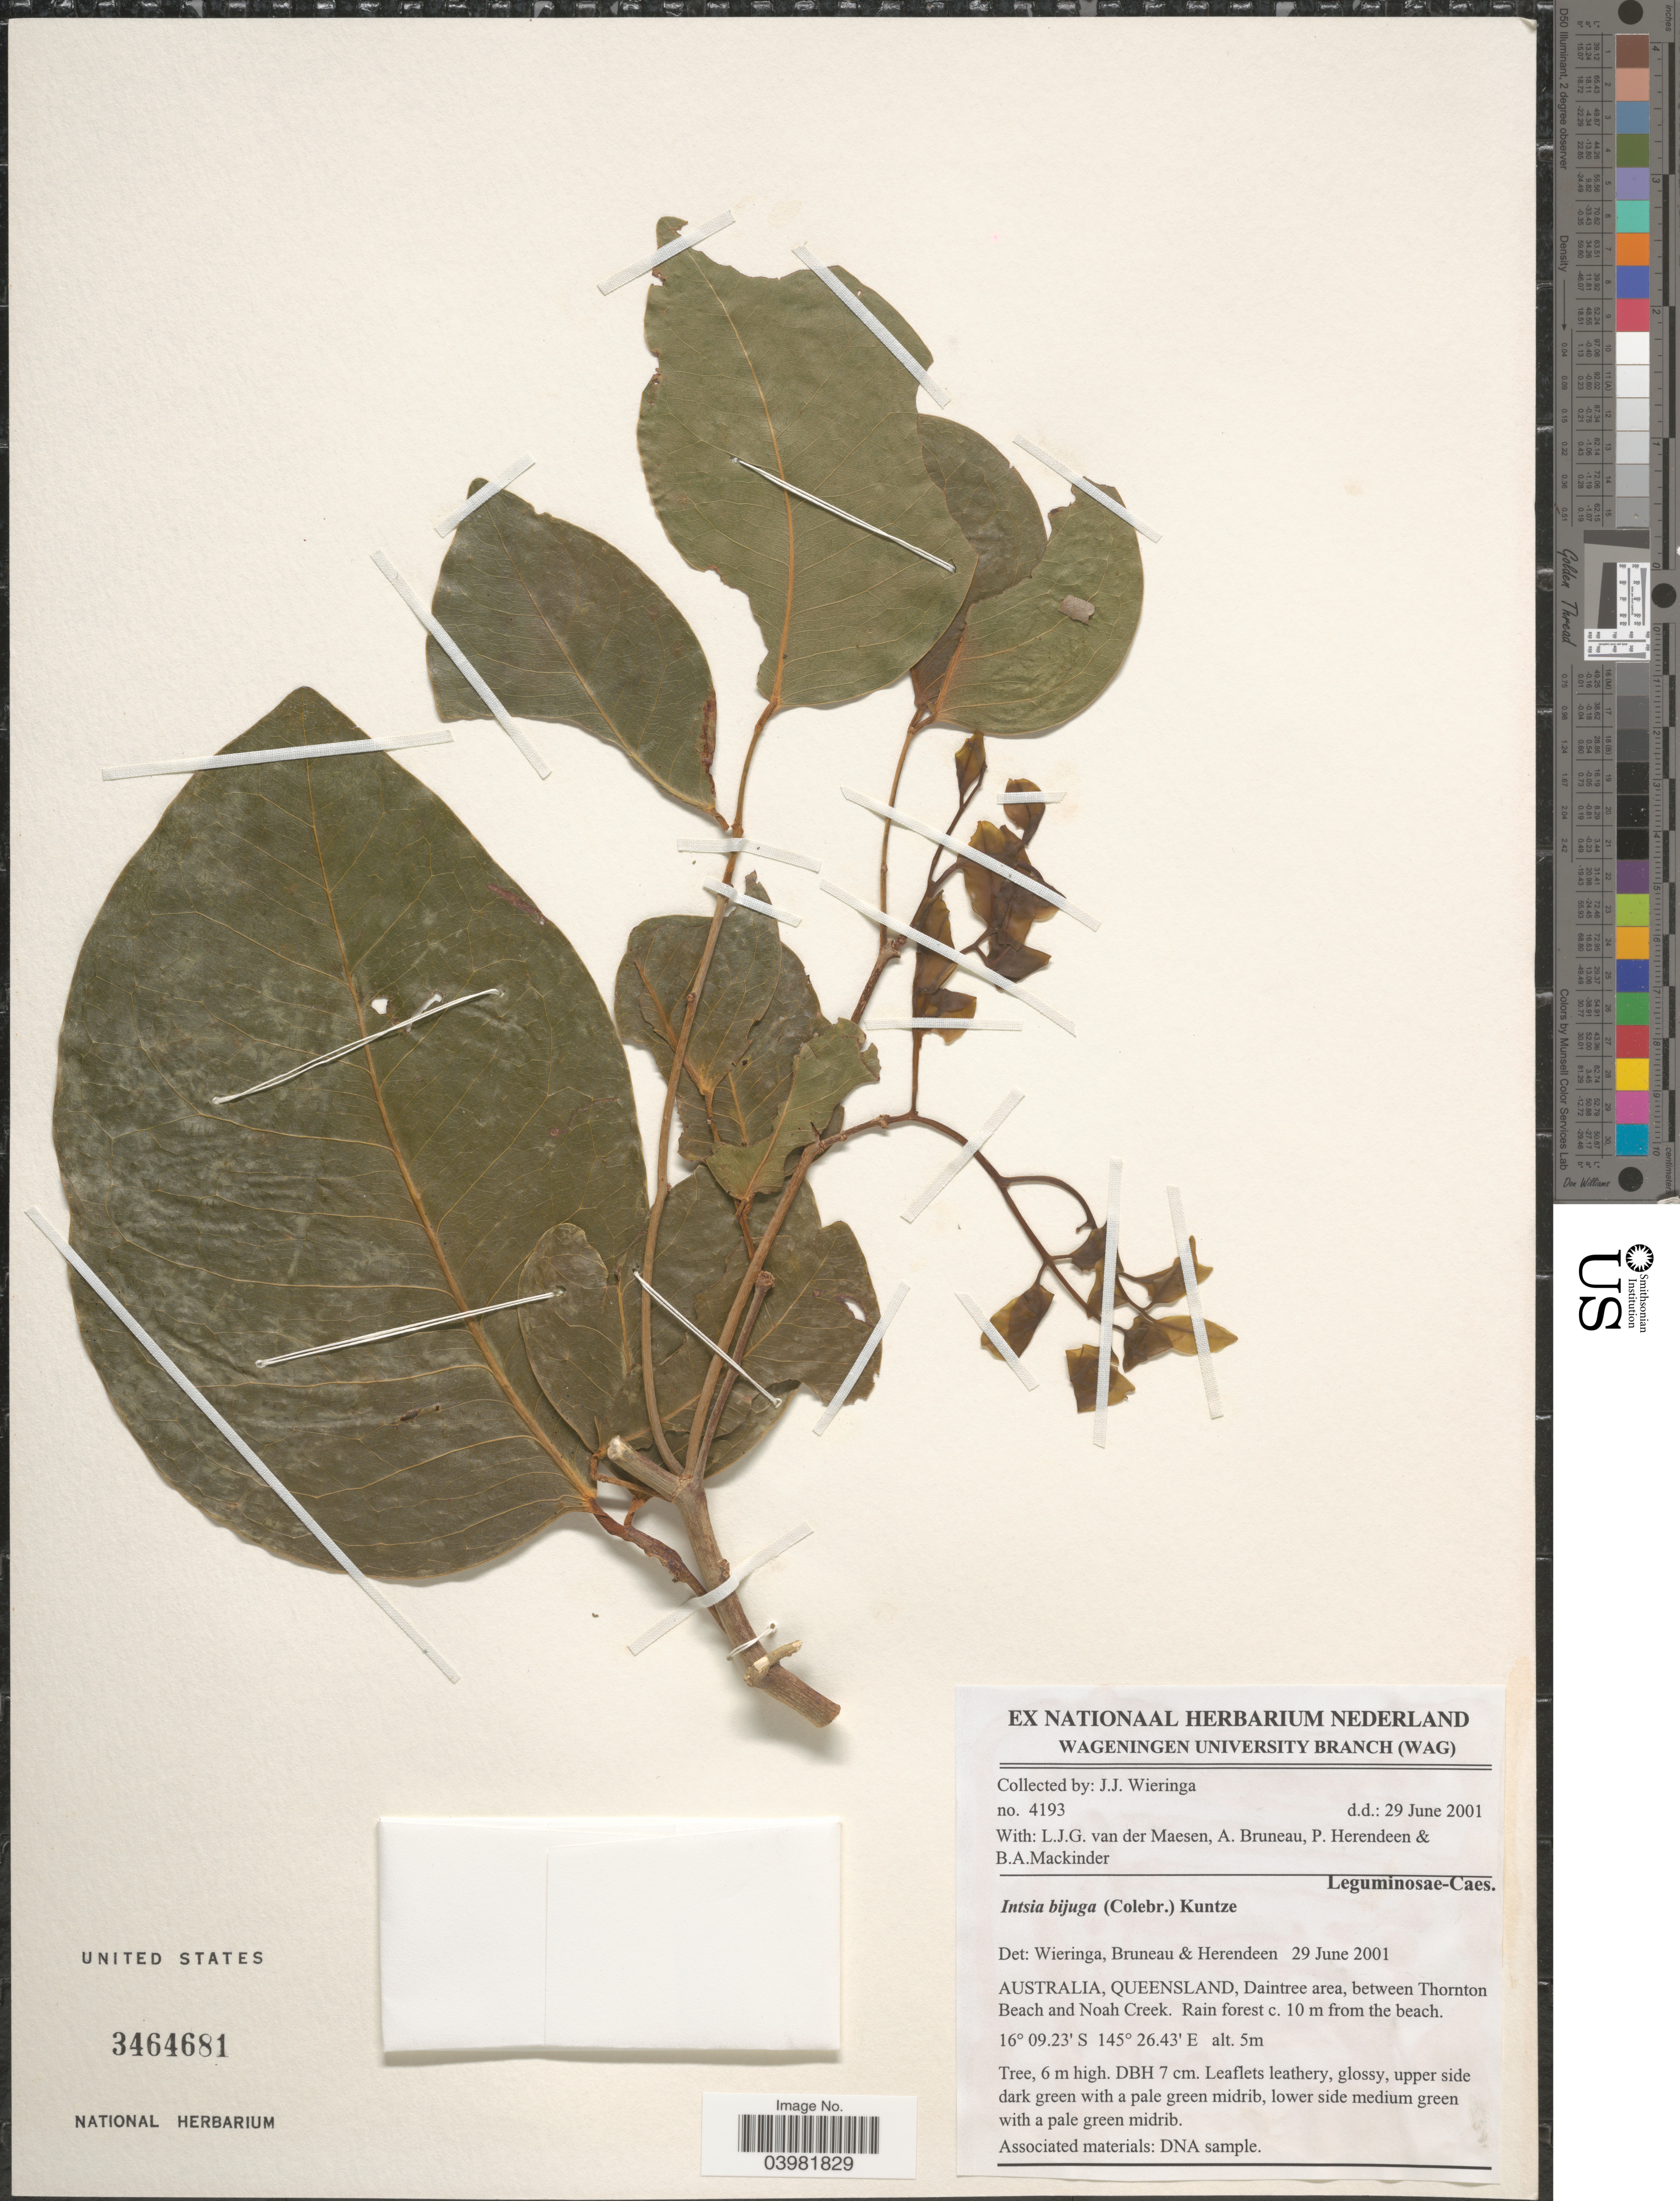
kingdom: Plantae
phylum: Tracheophyta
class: Magnoliopsida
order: Fabales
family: Fabaceae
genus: Intsia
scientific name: Intsia bijuga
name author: (Colebr.) Kuntze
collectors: J. Wieringa, L. van der Maesen, A. Bruneau, P. S. Herendeen & B. Mackinder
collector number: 4193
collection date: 2001-06-29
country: Australia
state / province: Queensland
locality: Daintree area, between Thornton Beach and Noah Creek. Rain forest c. 10 m from the beach.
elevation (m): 5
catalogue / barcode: US 3464681